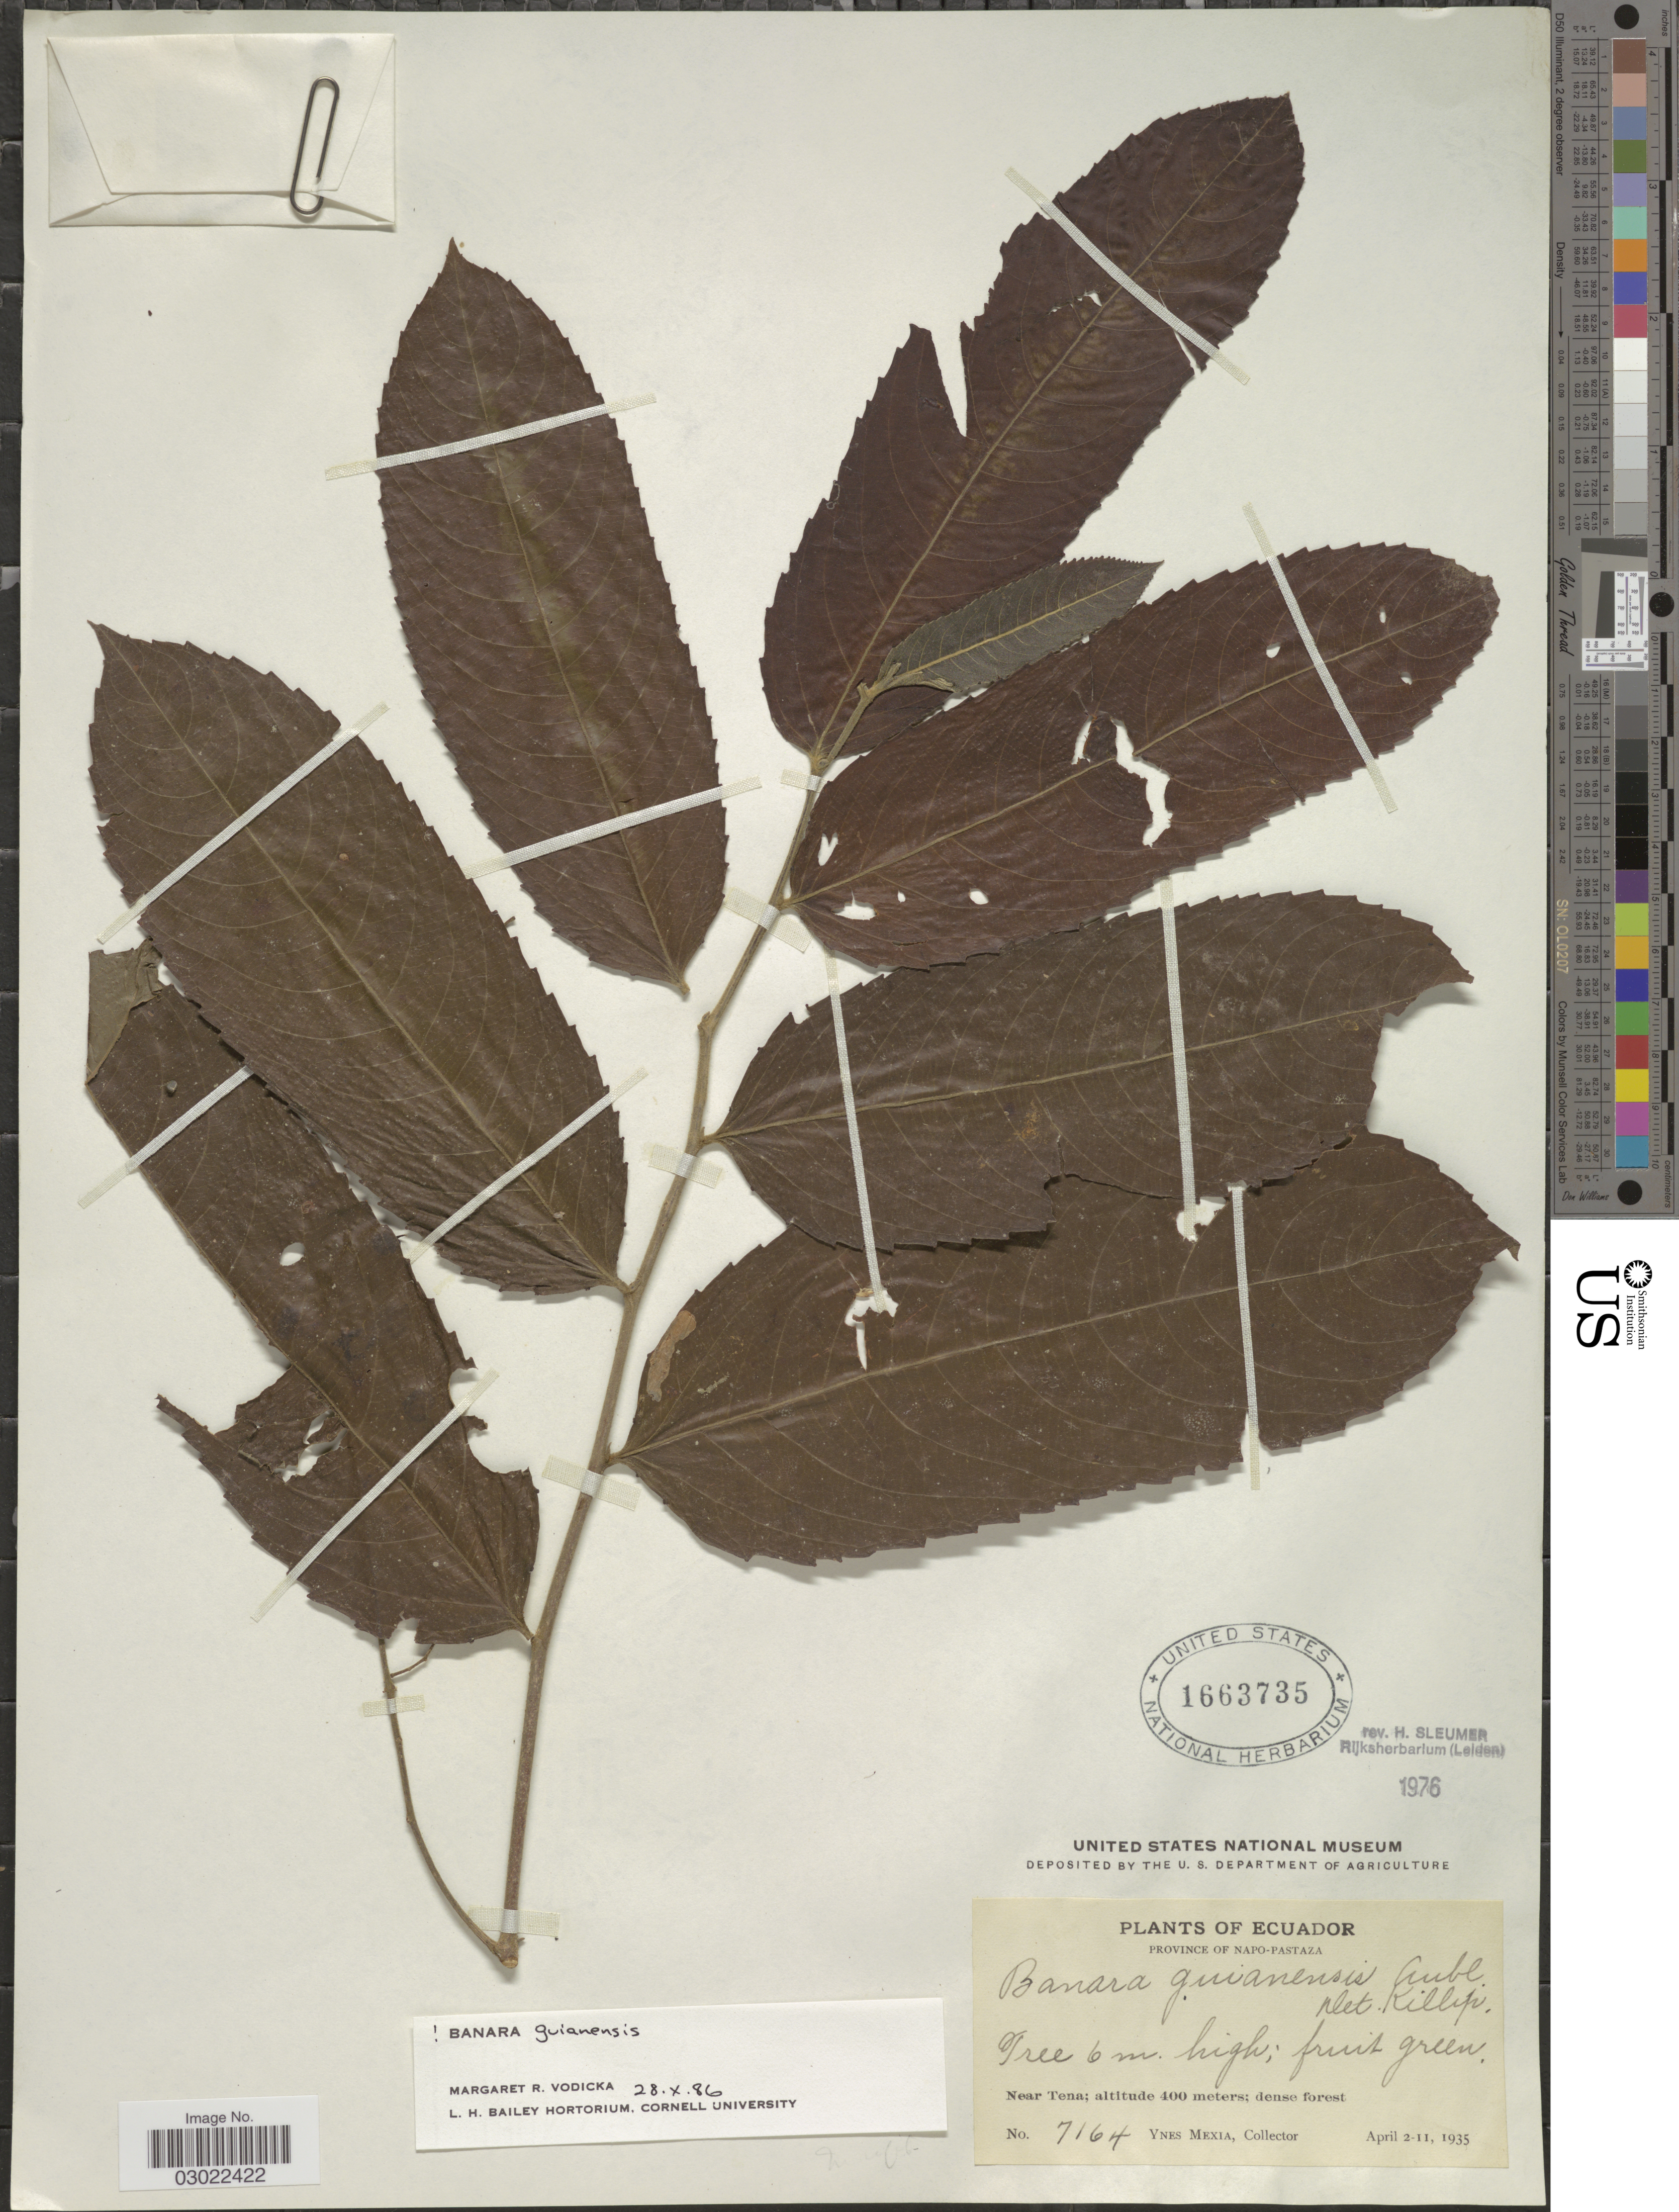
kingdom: Plantae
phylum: Tracheophyta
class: Magnoliopsida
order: Malpighiales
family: Salicaceae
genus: Banara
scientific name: Banara guianensis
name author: Aubl.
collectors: Y. Mexia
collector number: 7164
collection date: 1935-04-02/1935-04-11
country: Ecuador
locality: Province of Napo-Pastaza. Near Tena.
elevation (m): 400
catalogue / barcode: US 1663735